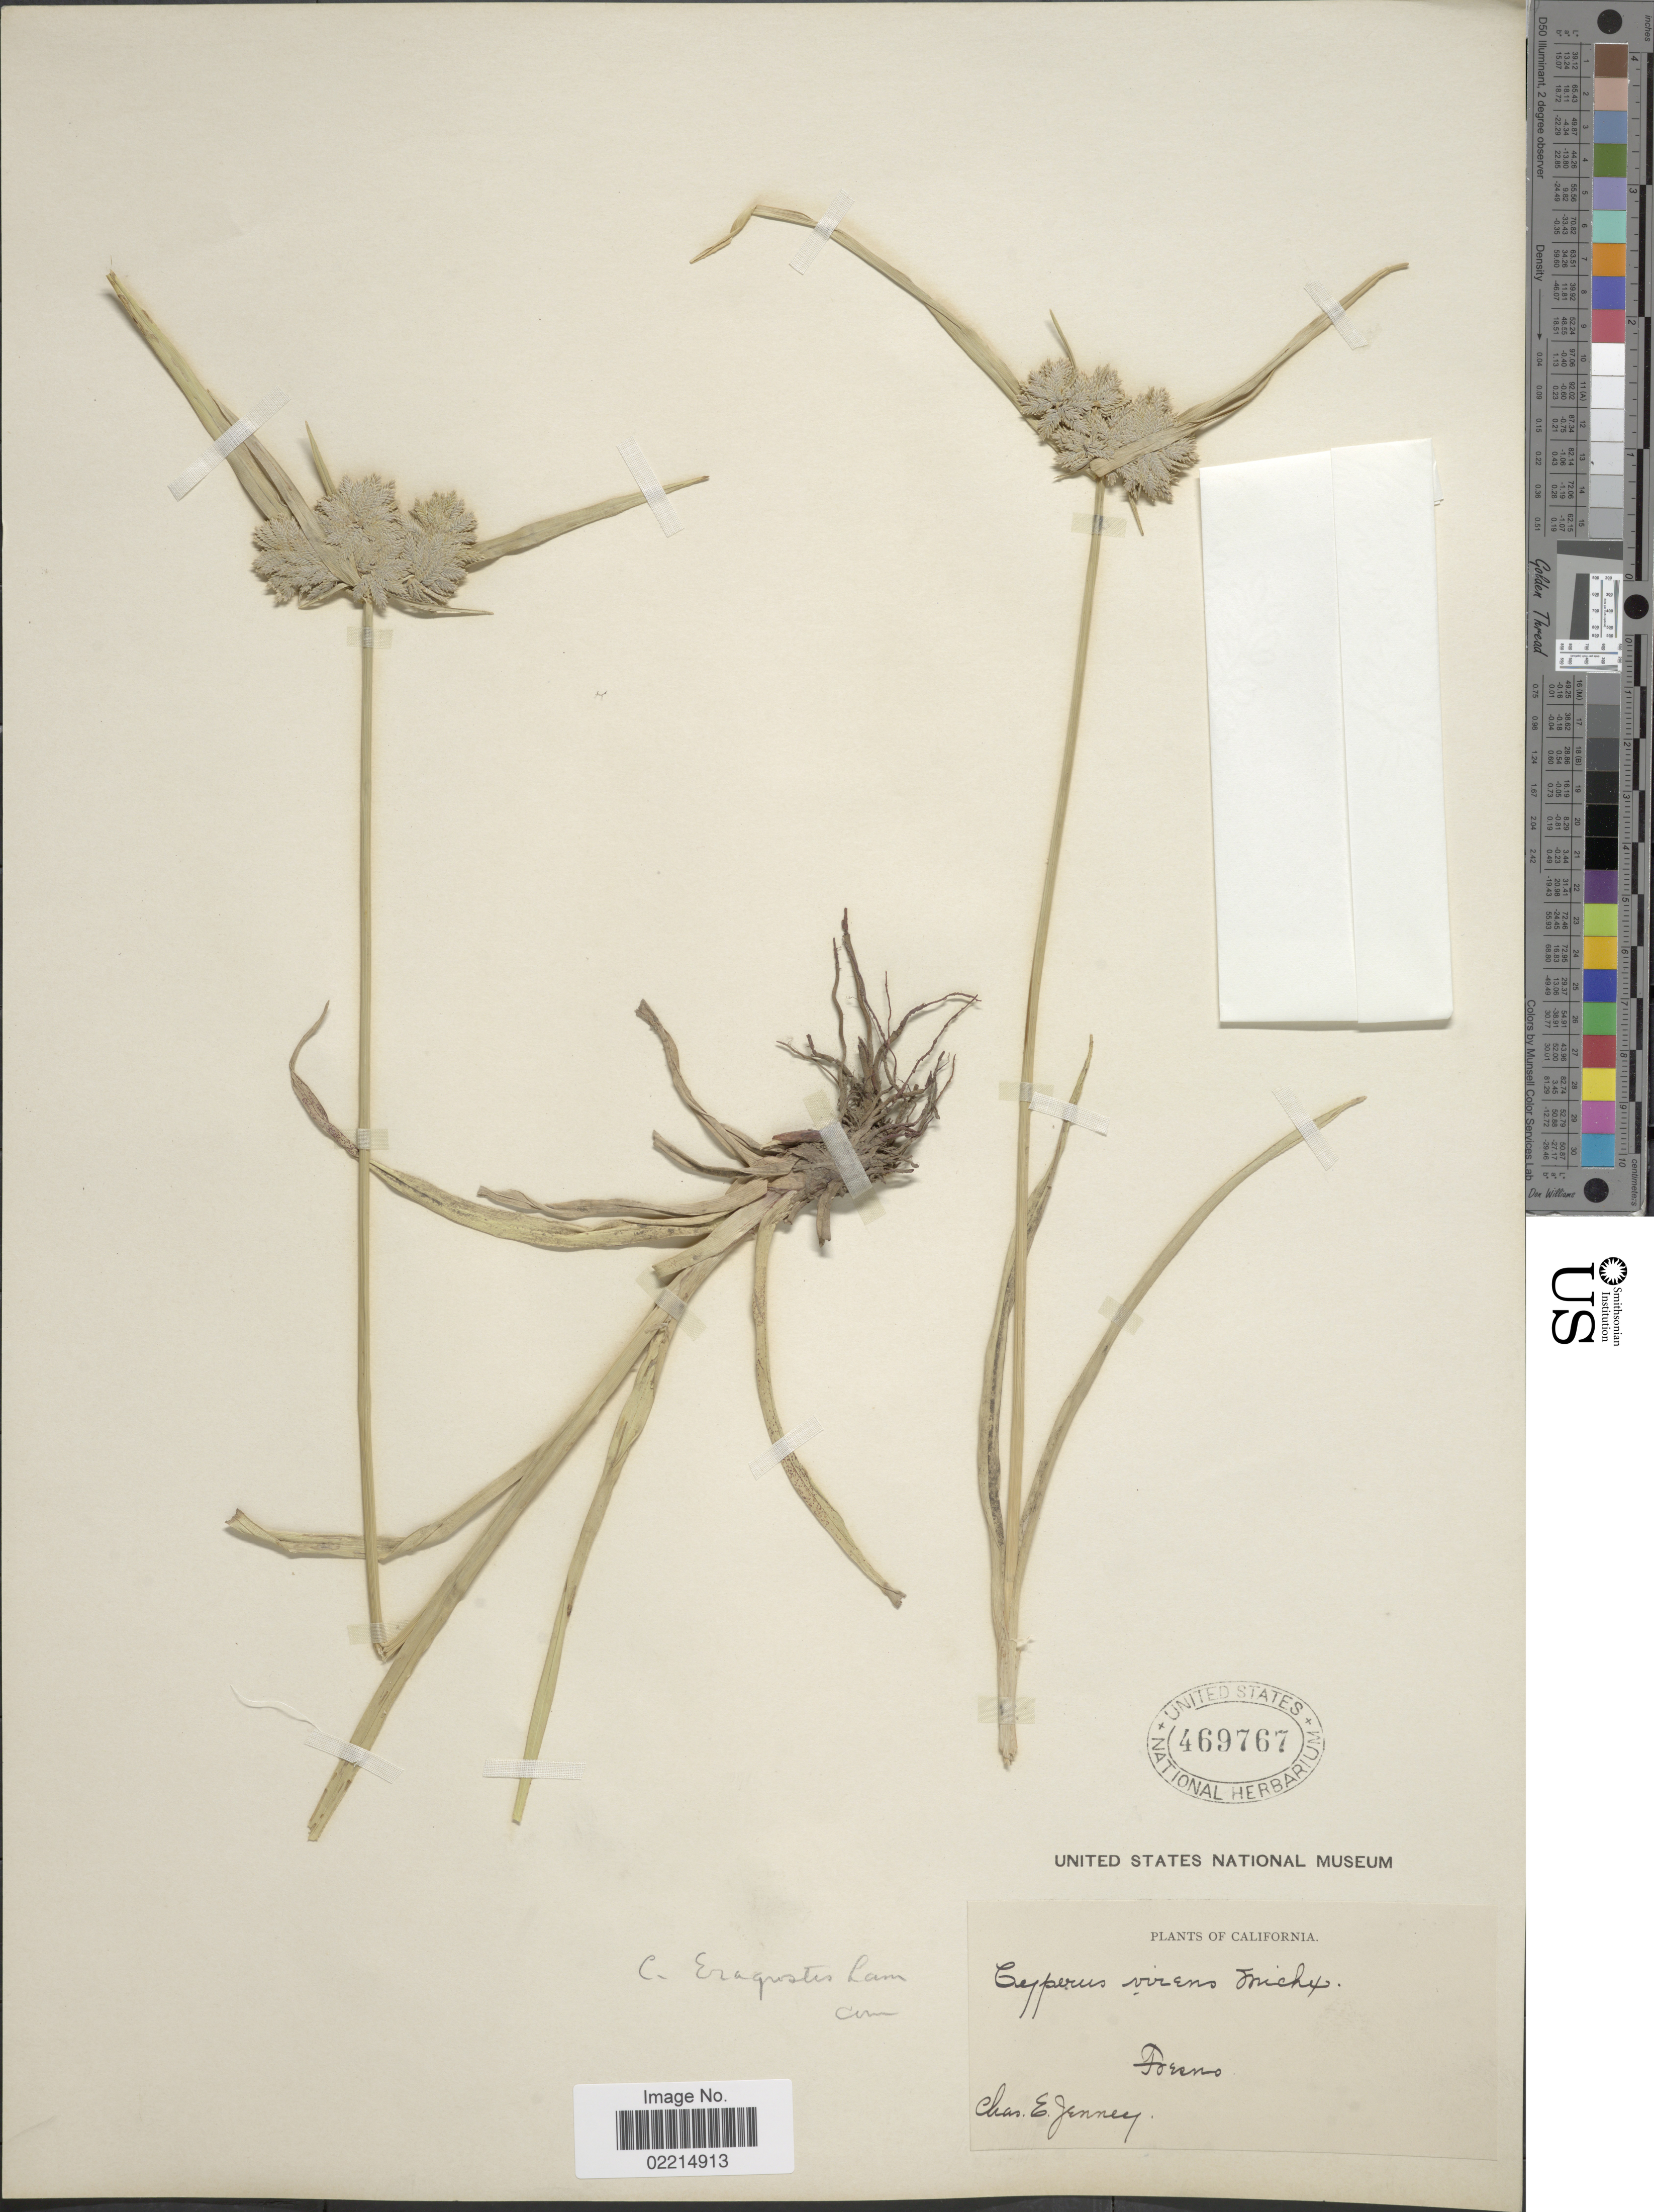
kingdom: Plantae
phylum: Tracheophyta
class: Liliopsida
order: Poales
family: Cyperaceae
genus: Cyperus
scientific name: Cyperus eragrostis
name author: Lam.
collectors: C. Jenney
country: United States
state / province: California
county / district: Fresno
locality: Fresno.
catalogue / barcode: US 469767